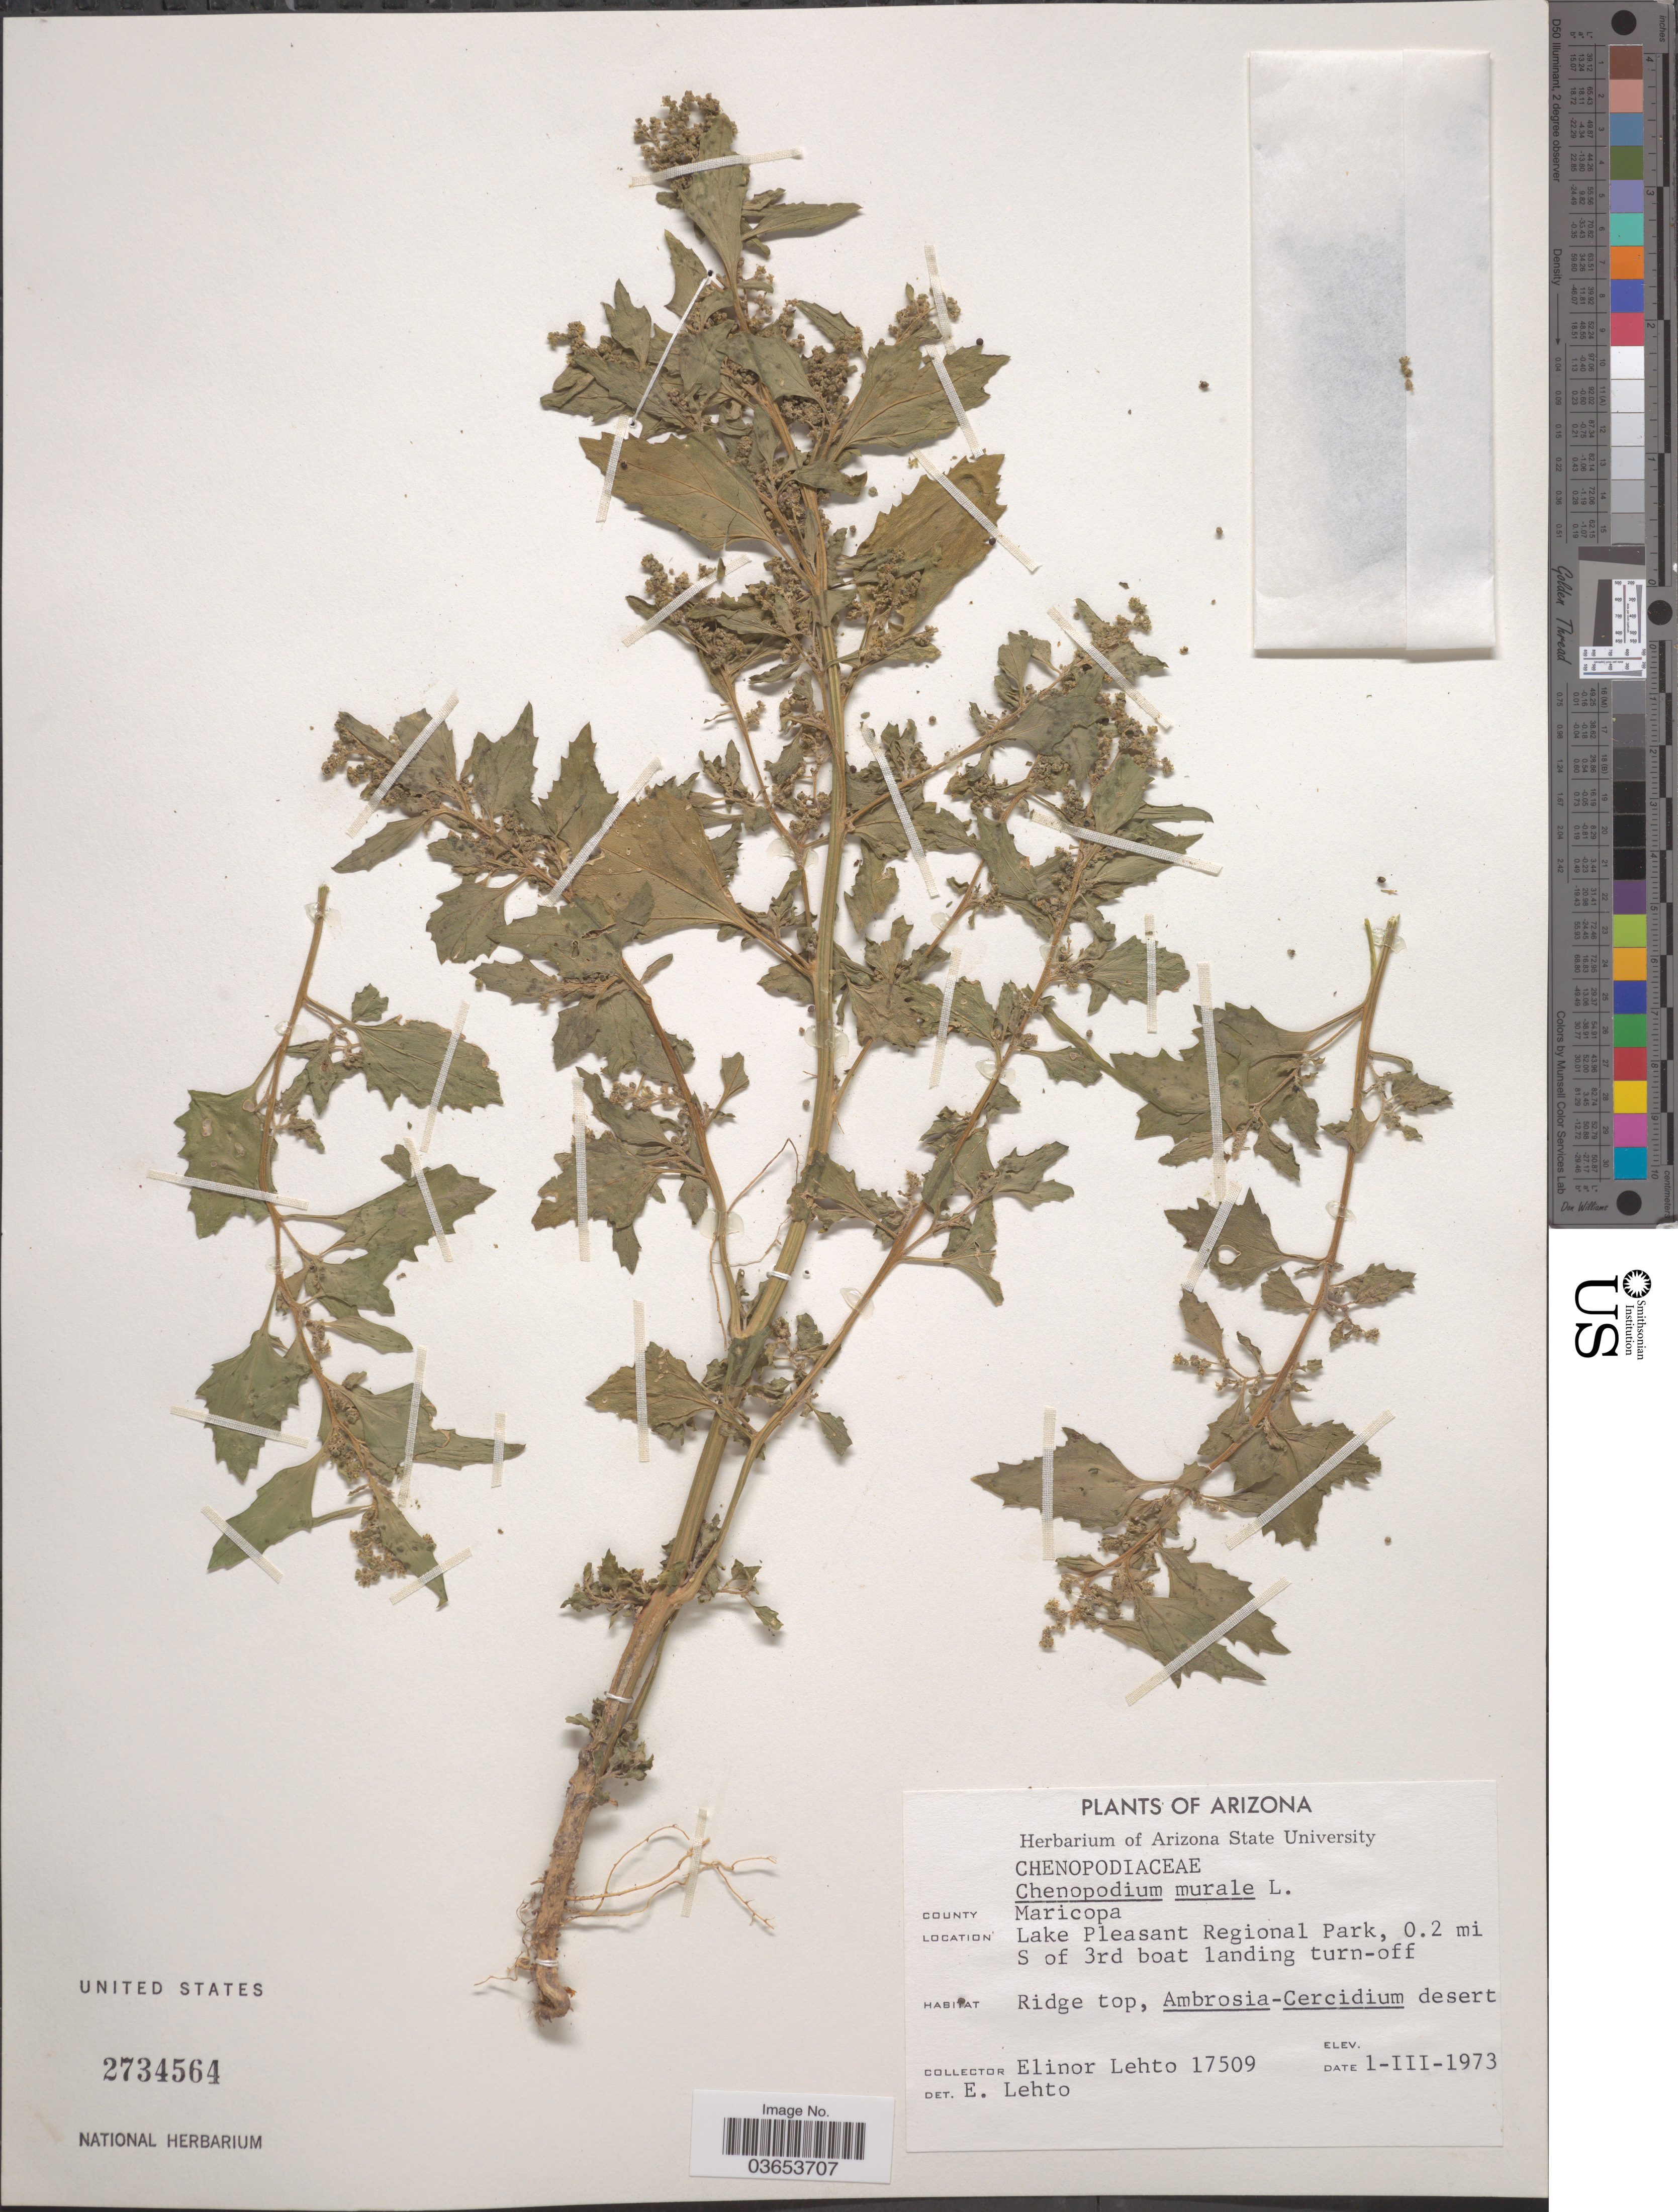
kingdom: Plantae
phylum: Tracheophyta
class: Magnoliopsida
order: Caryophyllales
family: Amaranthaceae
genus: Chenopodium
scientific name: Chenopodium murale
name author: L.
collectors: E. Lehto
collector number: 17509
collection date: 1973-03-01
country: United States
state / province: Arizona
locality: County Maricopa. Lake Pleasant Regional Park, 0.2 mi S of 3rd boat landing turn-off.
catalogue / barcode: US 2734564